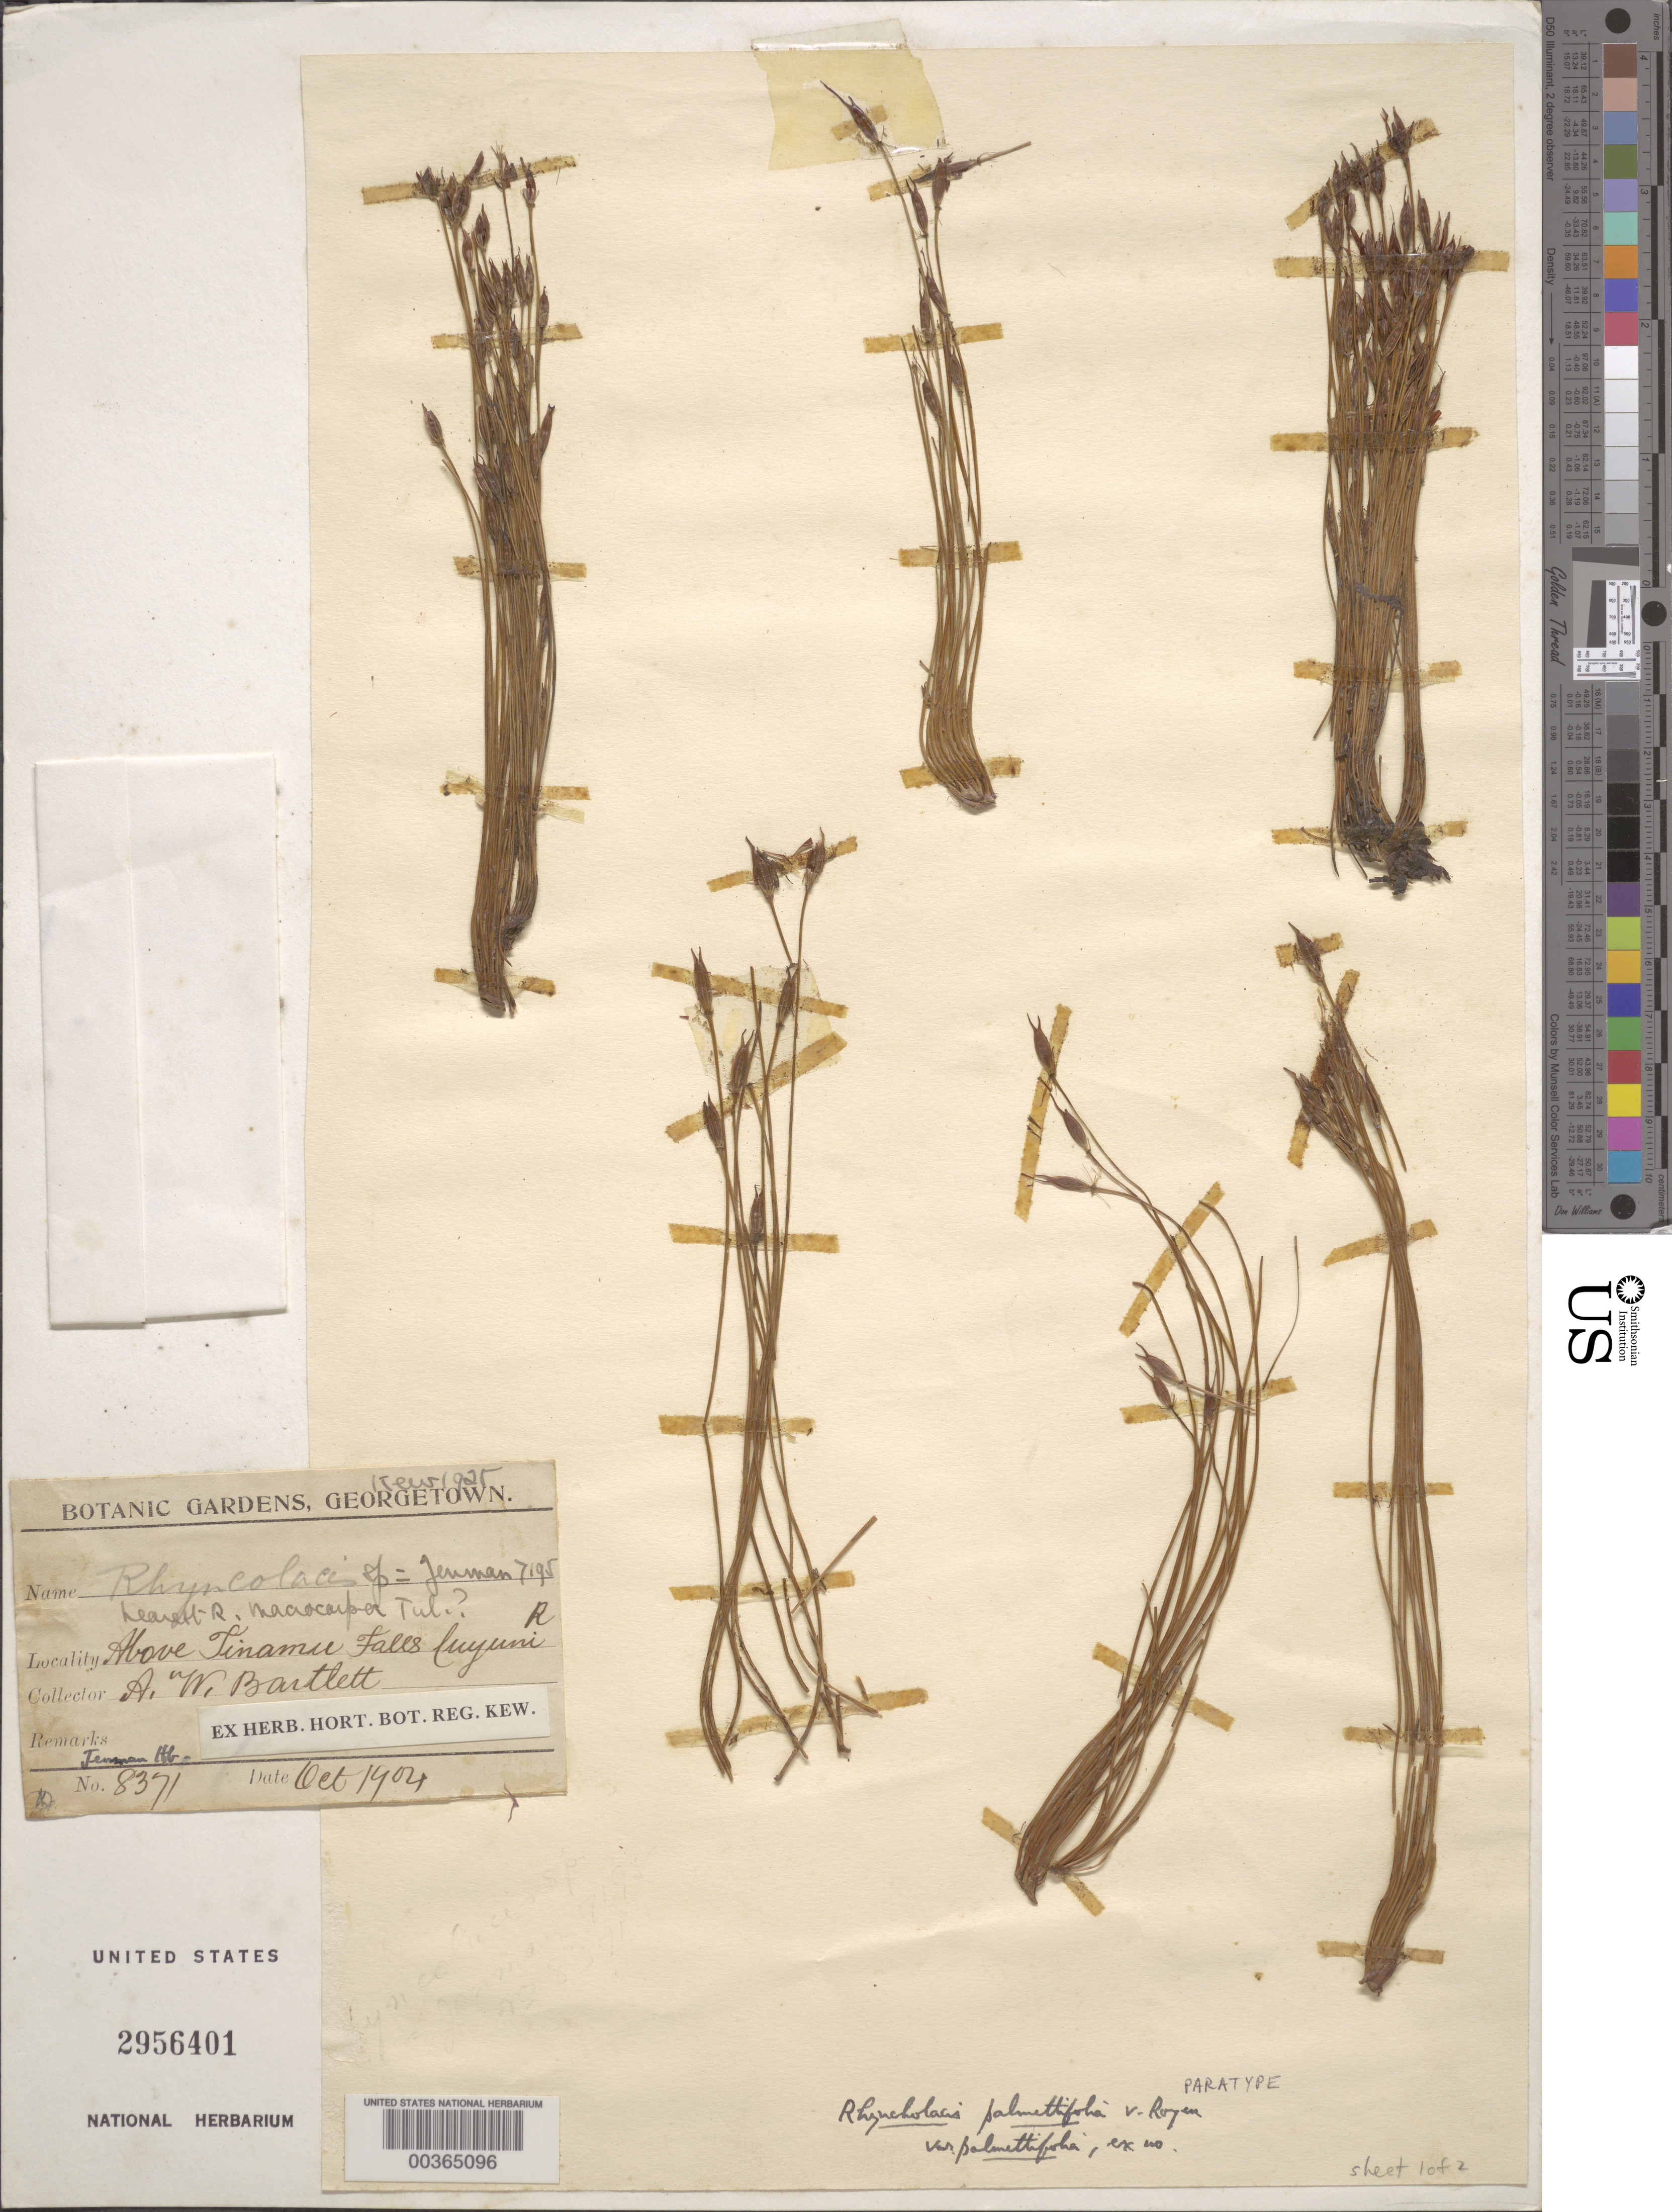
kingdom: Plantae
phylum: Tracheophyta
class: Magnoliopsida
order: Malpighiales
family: Podostemaceae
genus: Rhyncholacis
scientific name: Rhyncholacis palmettifolia var. palmettifolia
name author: P. Royen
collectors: A. W. Bartlett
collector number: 8371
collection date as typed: Oct 1904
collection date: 1904-10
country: Guyana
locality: Above tinamu falls, cuyuni river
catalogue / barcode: US 2956401